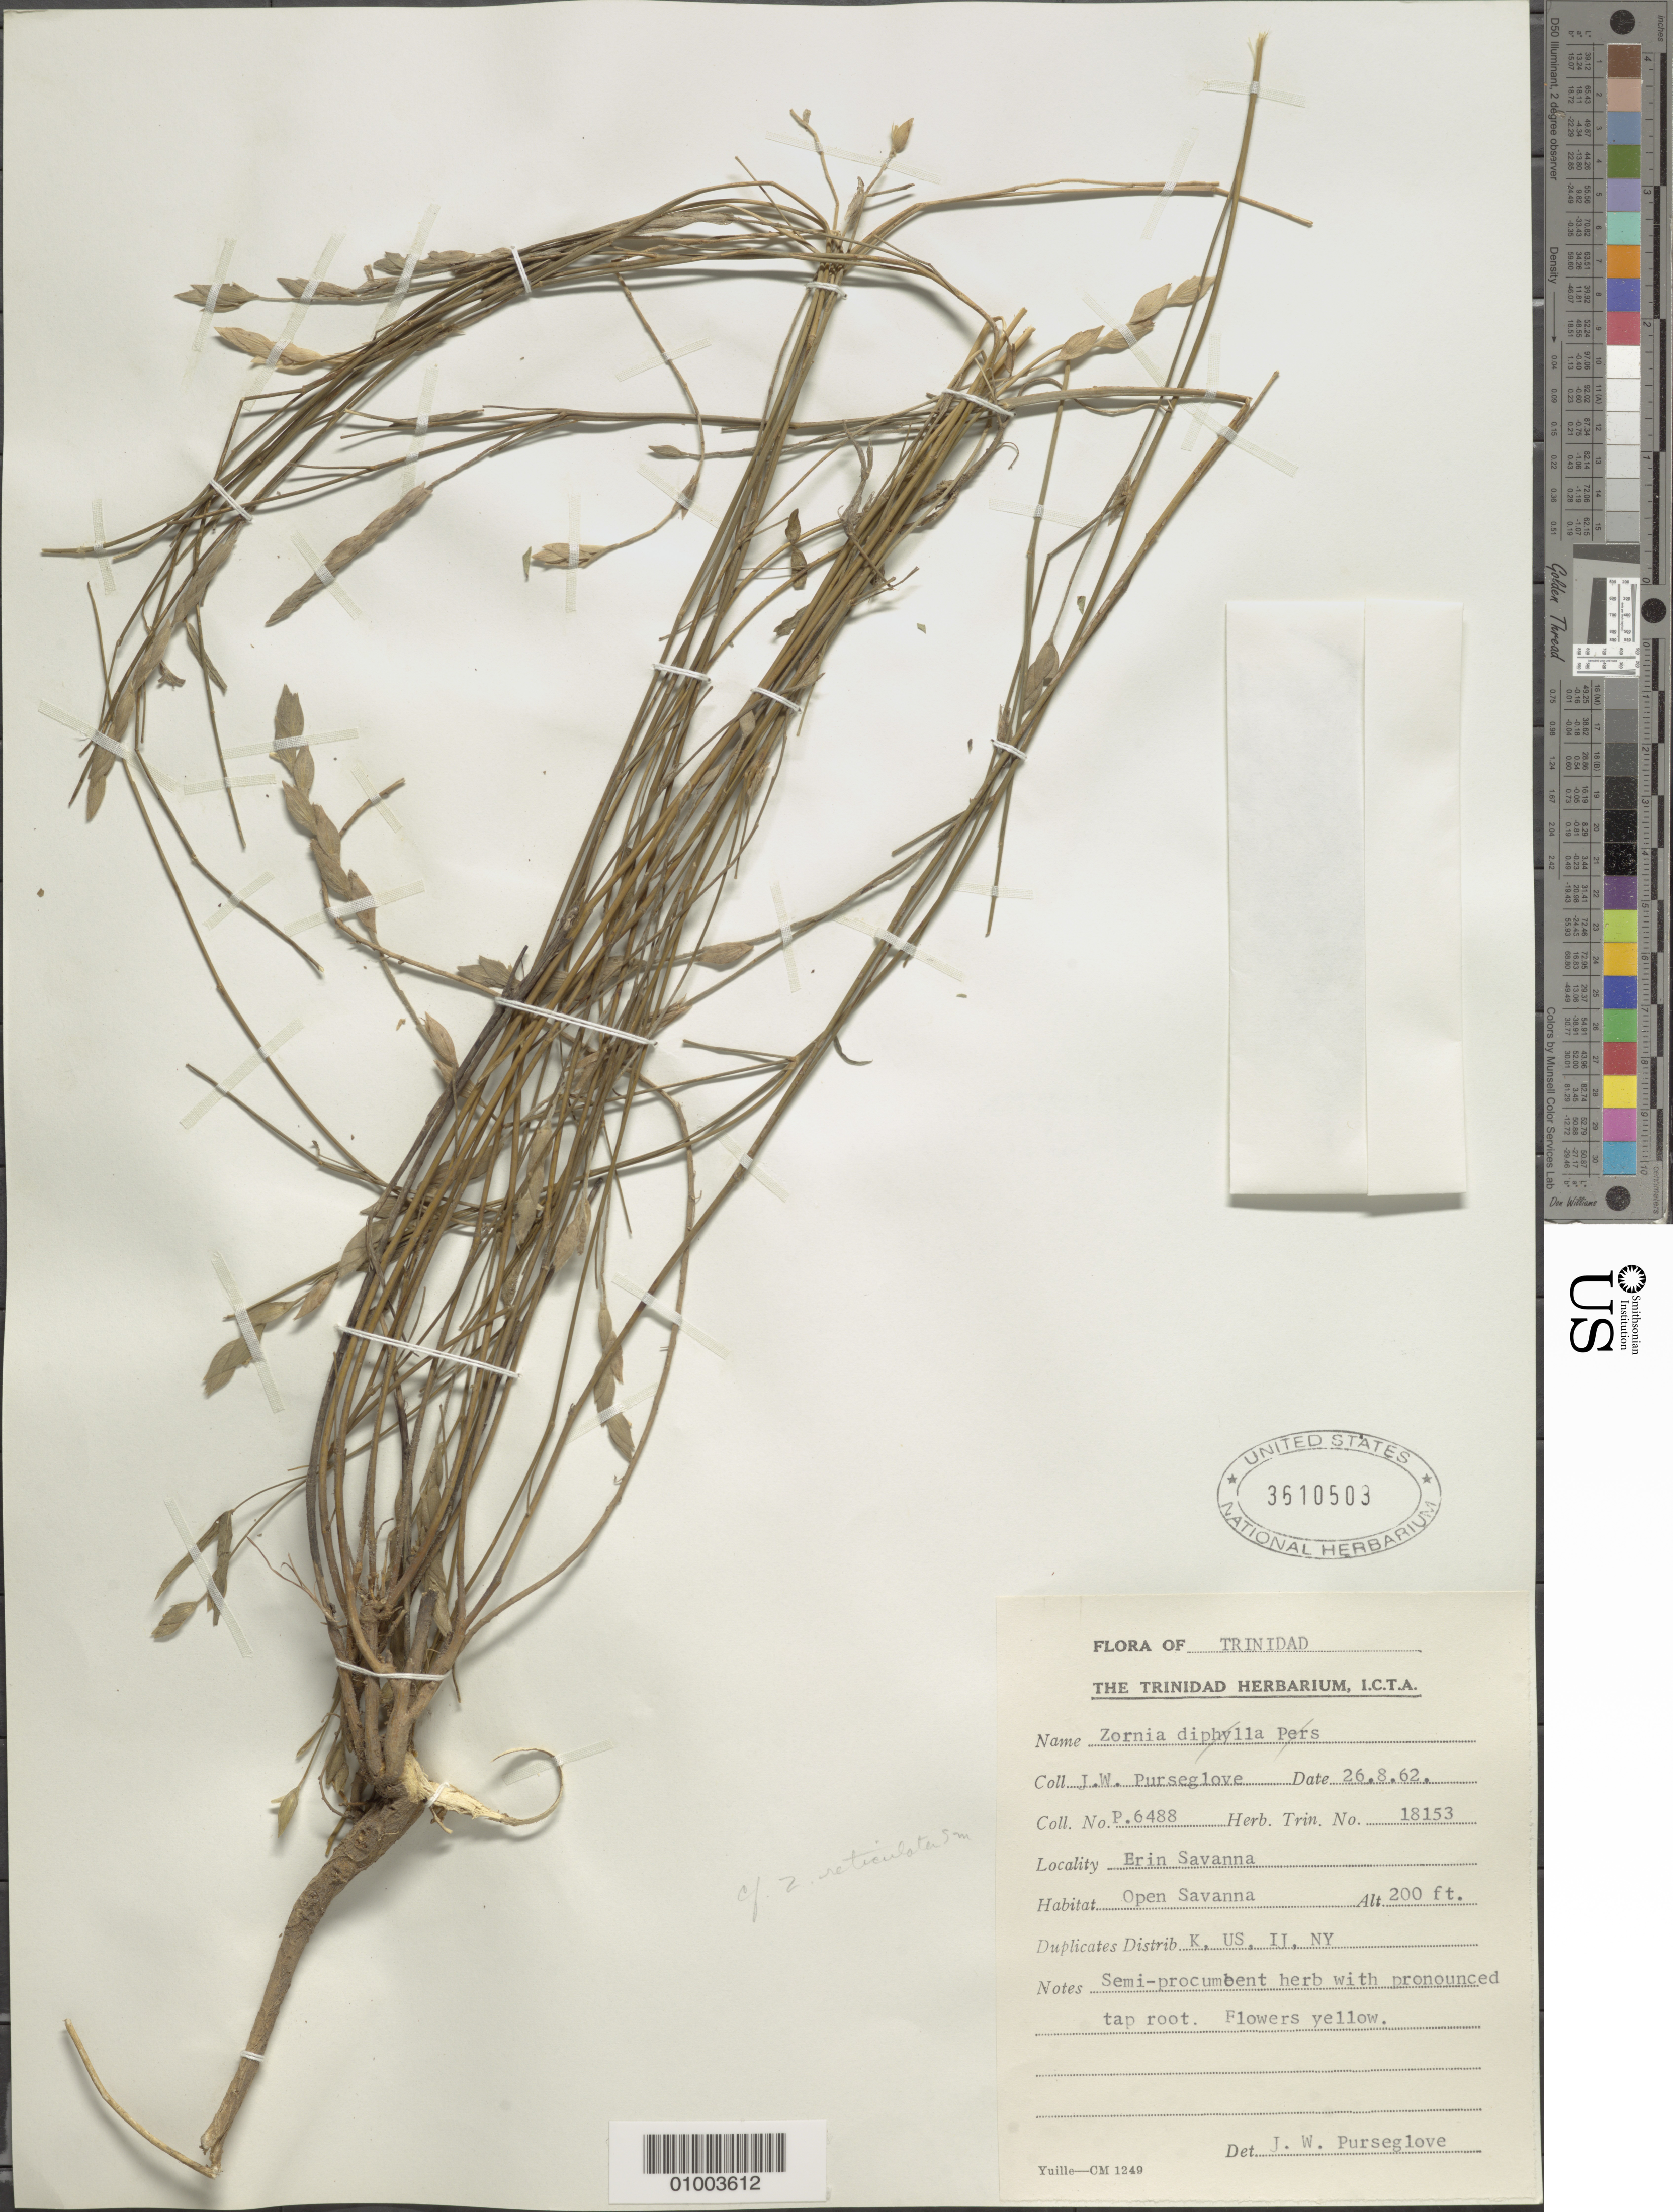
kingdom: Plantae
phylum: Tracheophyta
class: Magnoliopsida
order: Fabales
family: Fabaceae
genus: Zornia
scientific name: Zornia diphylla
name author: (L.) Pers.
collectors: J. Purseglove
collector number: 6488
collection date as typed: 26 Aug 1962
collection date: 1962-08-26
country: Trinidad and Tobago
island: Trinidad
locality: Erin Savanna (open savanna). Semi-procumbent herb with pronounced tap root. Flowers yellow.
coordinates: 0 N, 0 E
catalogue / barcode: US 3610503